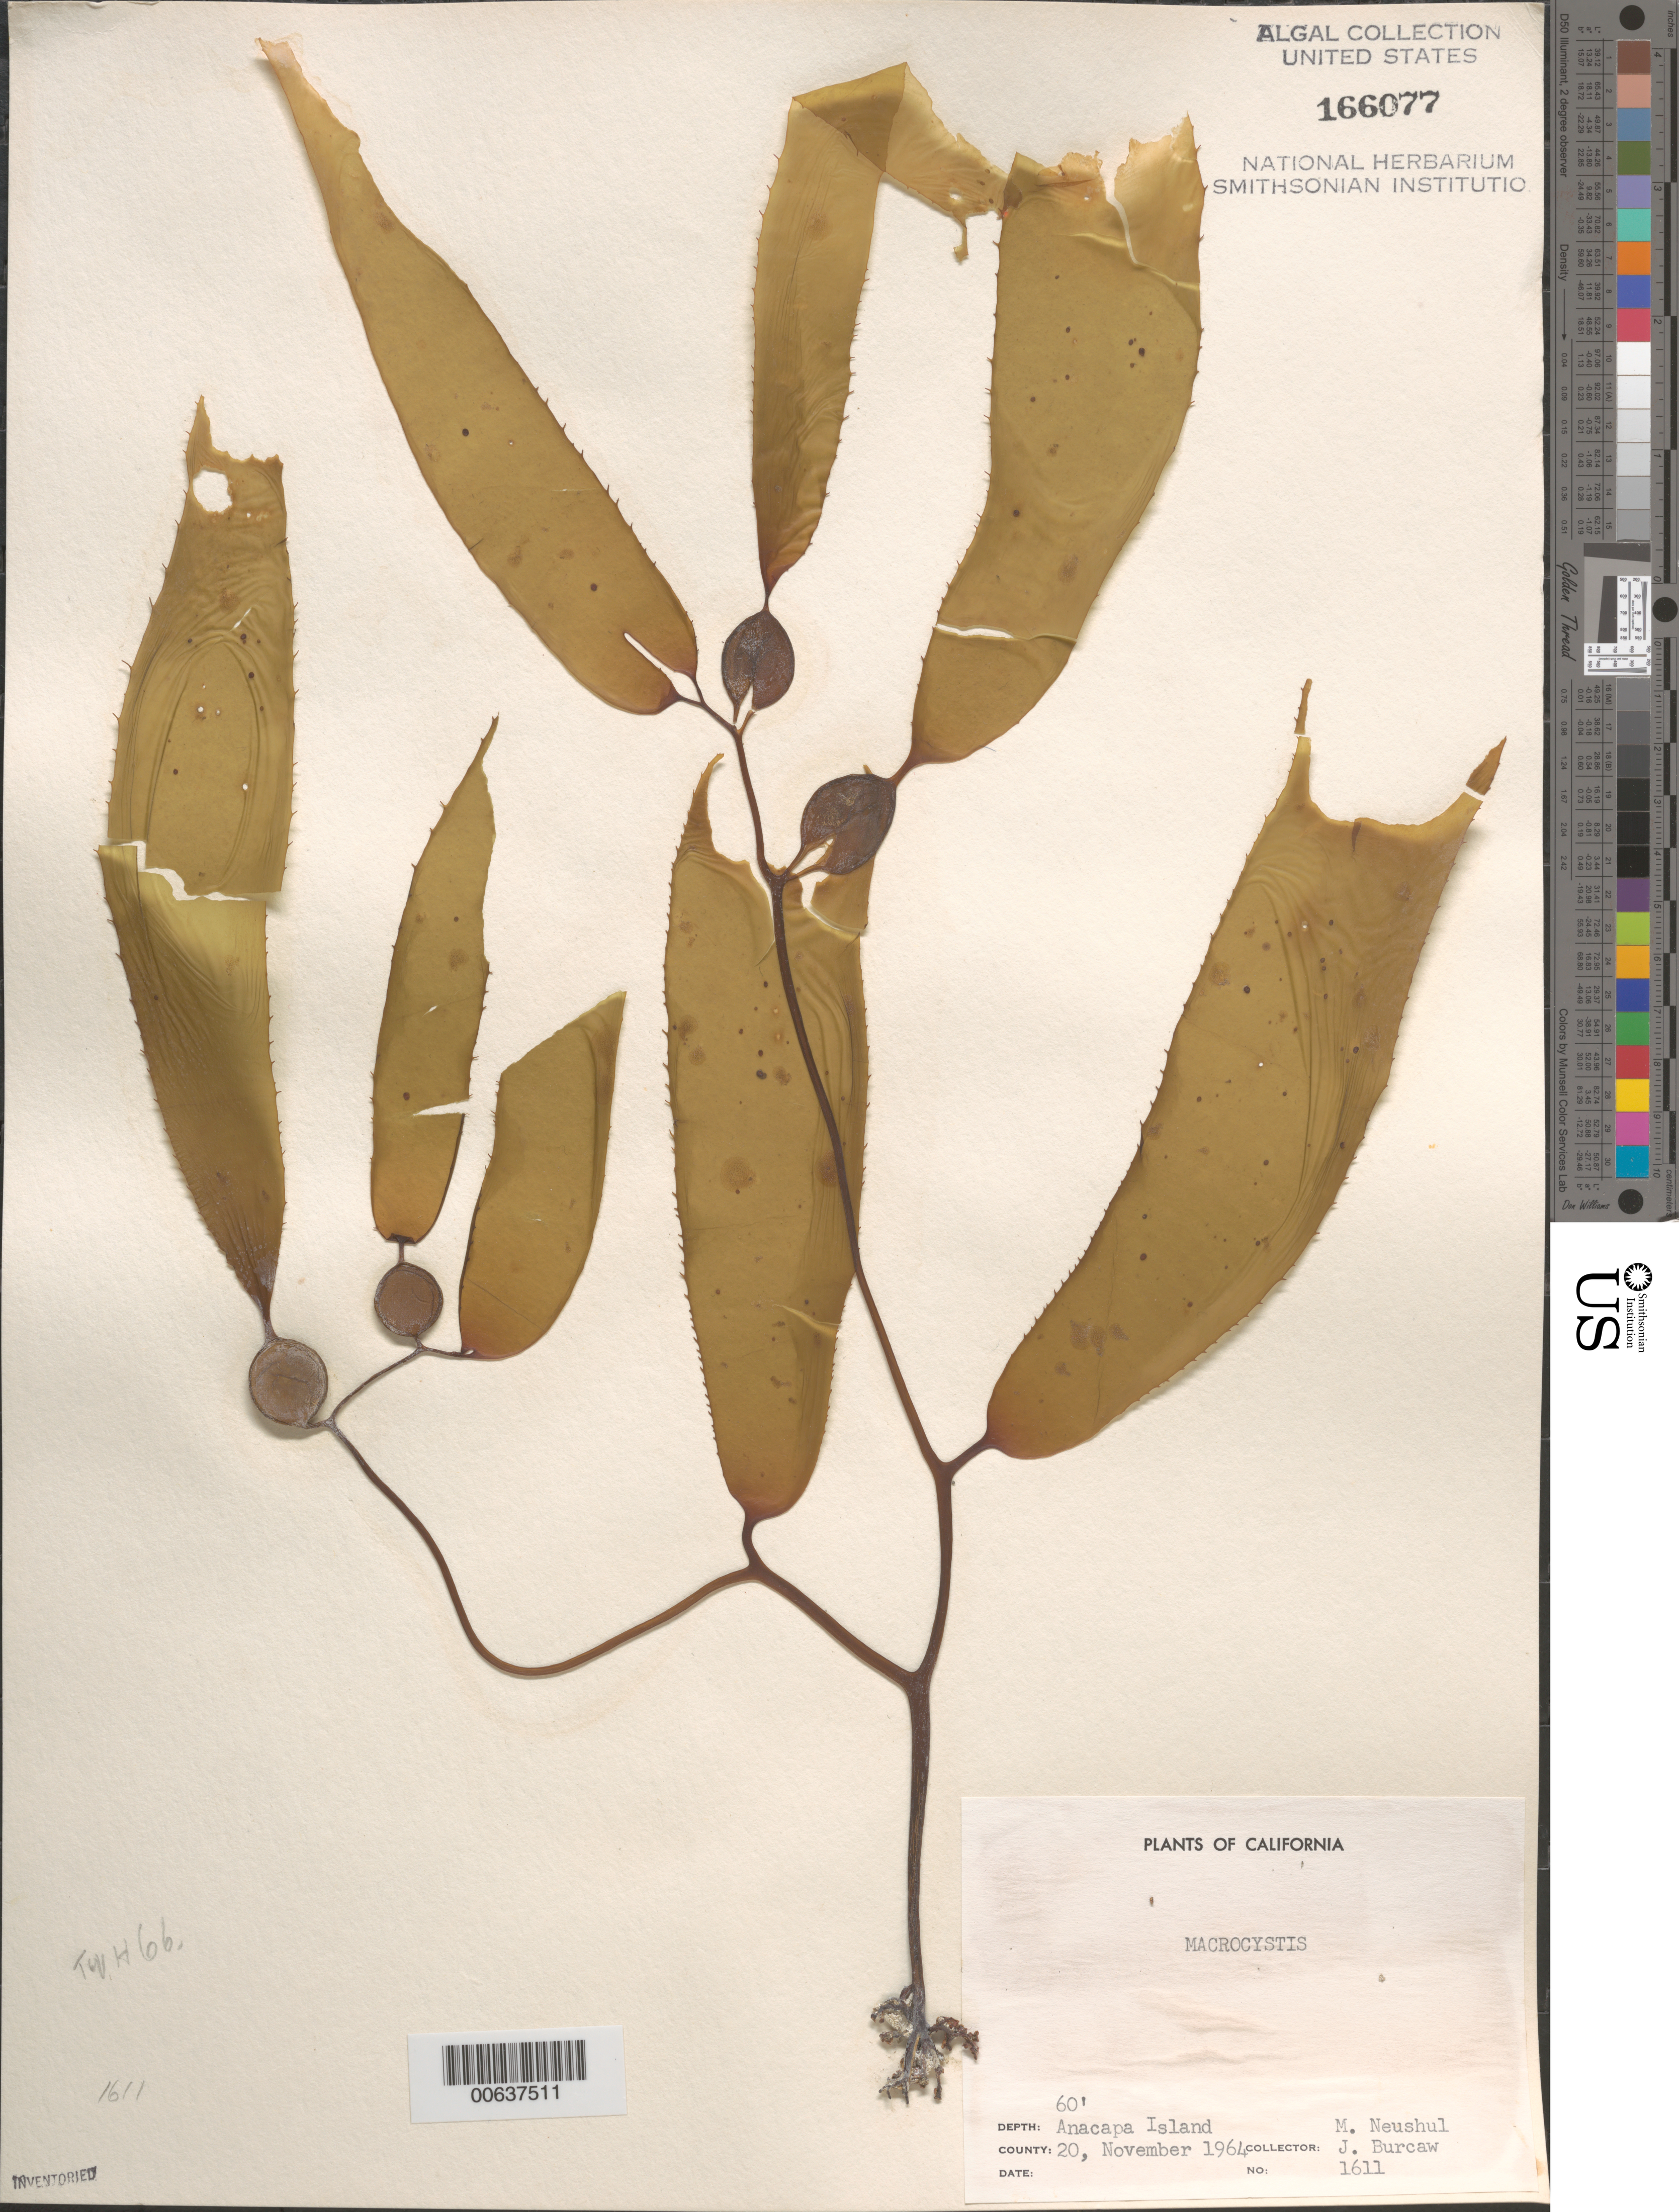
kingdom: Chromista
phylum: Ochrophyta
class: Phaeophyceae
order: Laminariales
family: Laminariaceae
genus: Macrocystis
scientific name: Macrocystis sp.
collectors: M. Neushul & J. Burcaw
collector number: Neushul 1611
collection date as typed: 20 Nov 1964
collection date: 1964-11-20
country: United States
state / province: California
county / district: Ventura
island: Anacapa Island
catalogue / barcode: US 166077